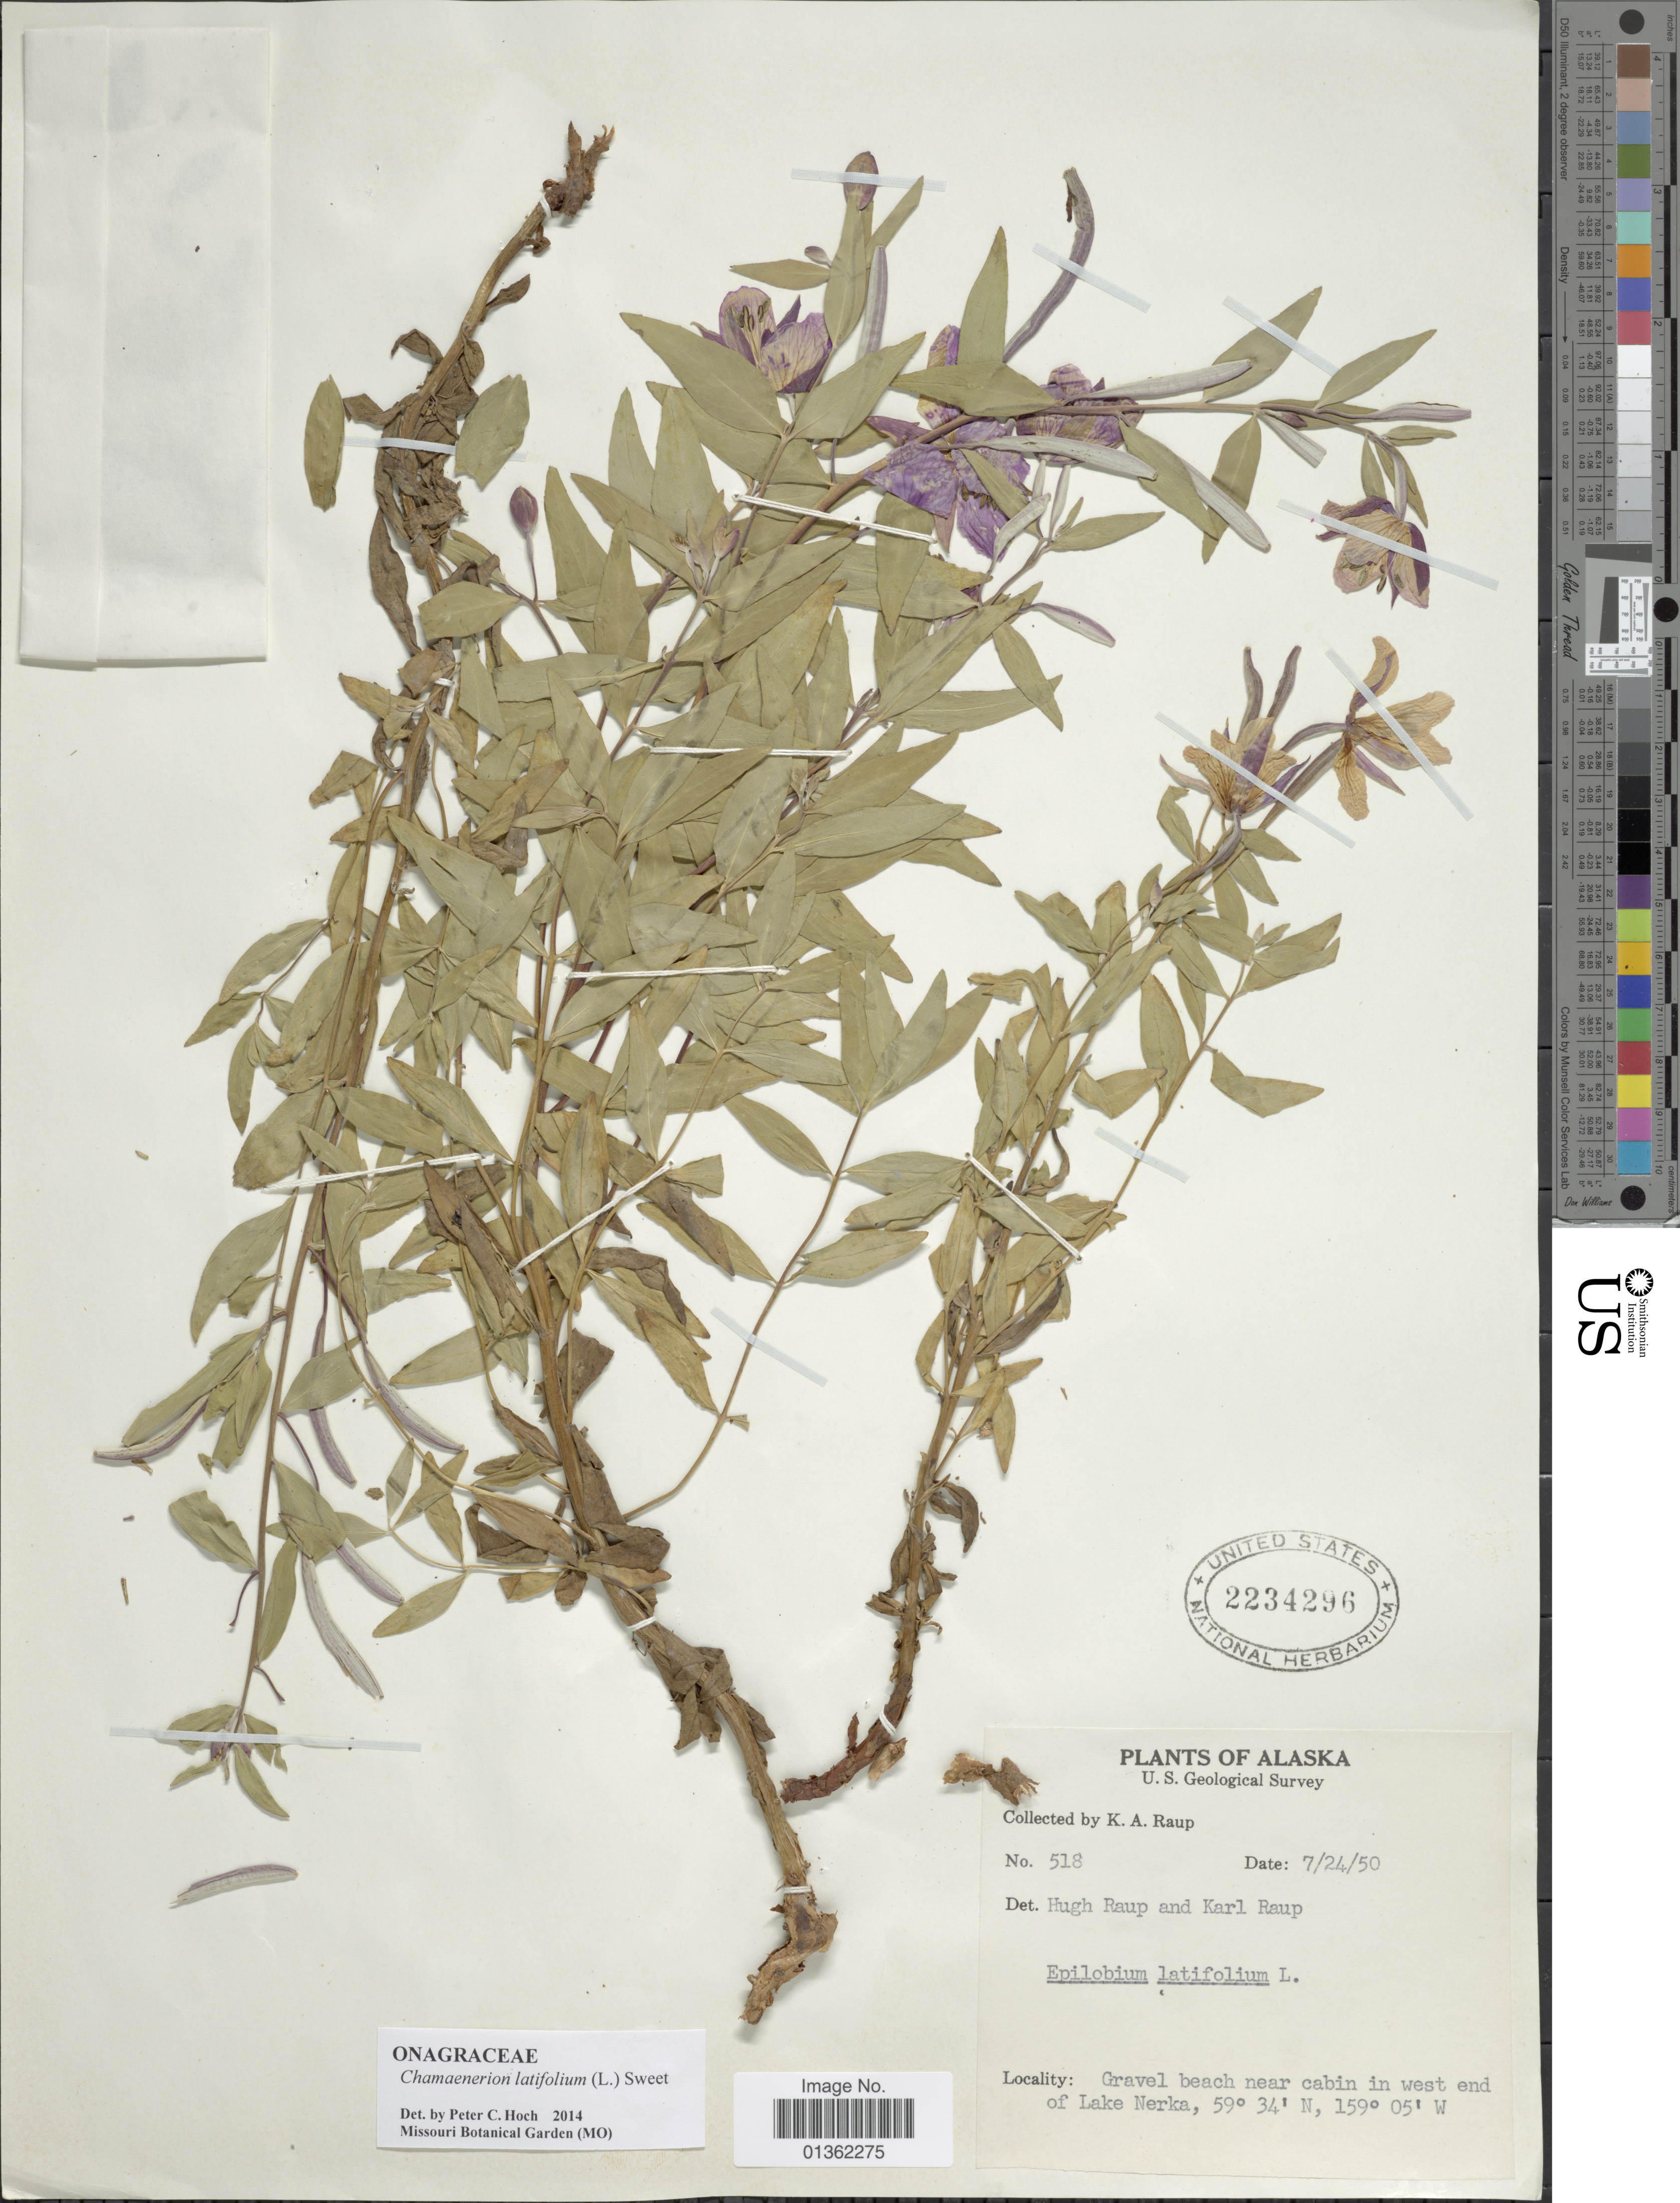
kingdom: Plantae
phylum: Tracheophyta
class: Magnoliopsida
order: Myrtales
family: Onagraceae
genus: Chamaenerion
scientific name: Chamaenerion latifolium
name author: (L.) Th. Fr. & Lange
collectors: K. Raup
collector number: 518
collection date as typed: Transcribed d/m/y: 24/7/50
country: United States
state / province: Alaska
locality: Gravel beach near cabin in west end of Lake Nerka.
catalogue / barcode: US 2234296